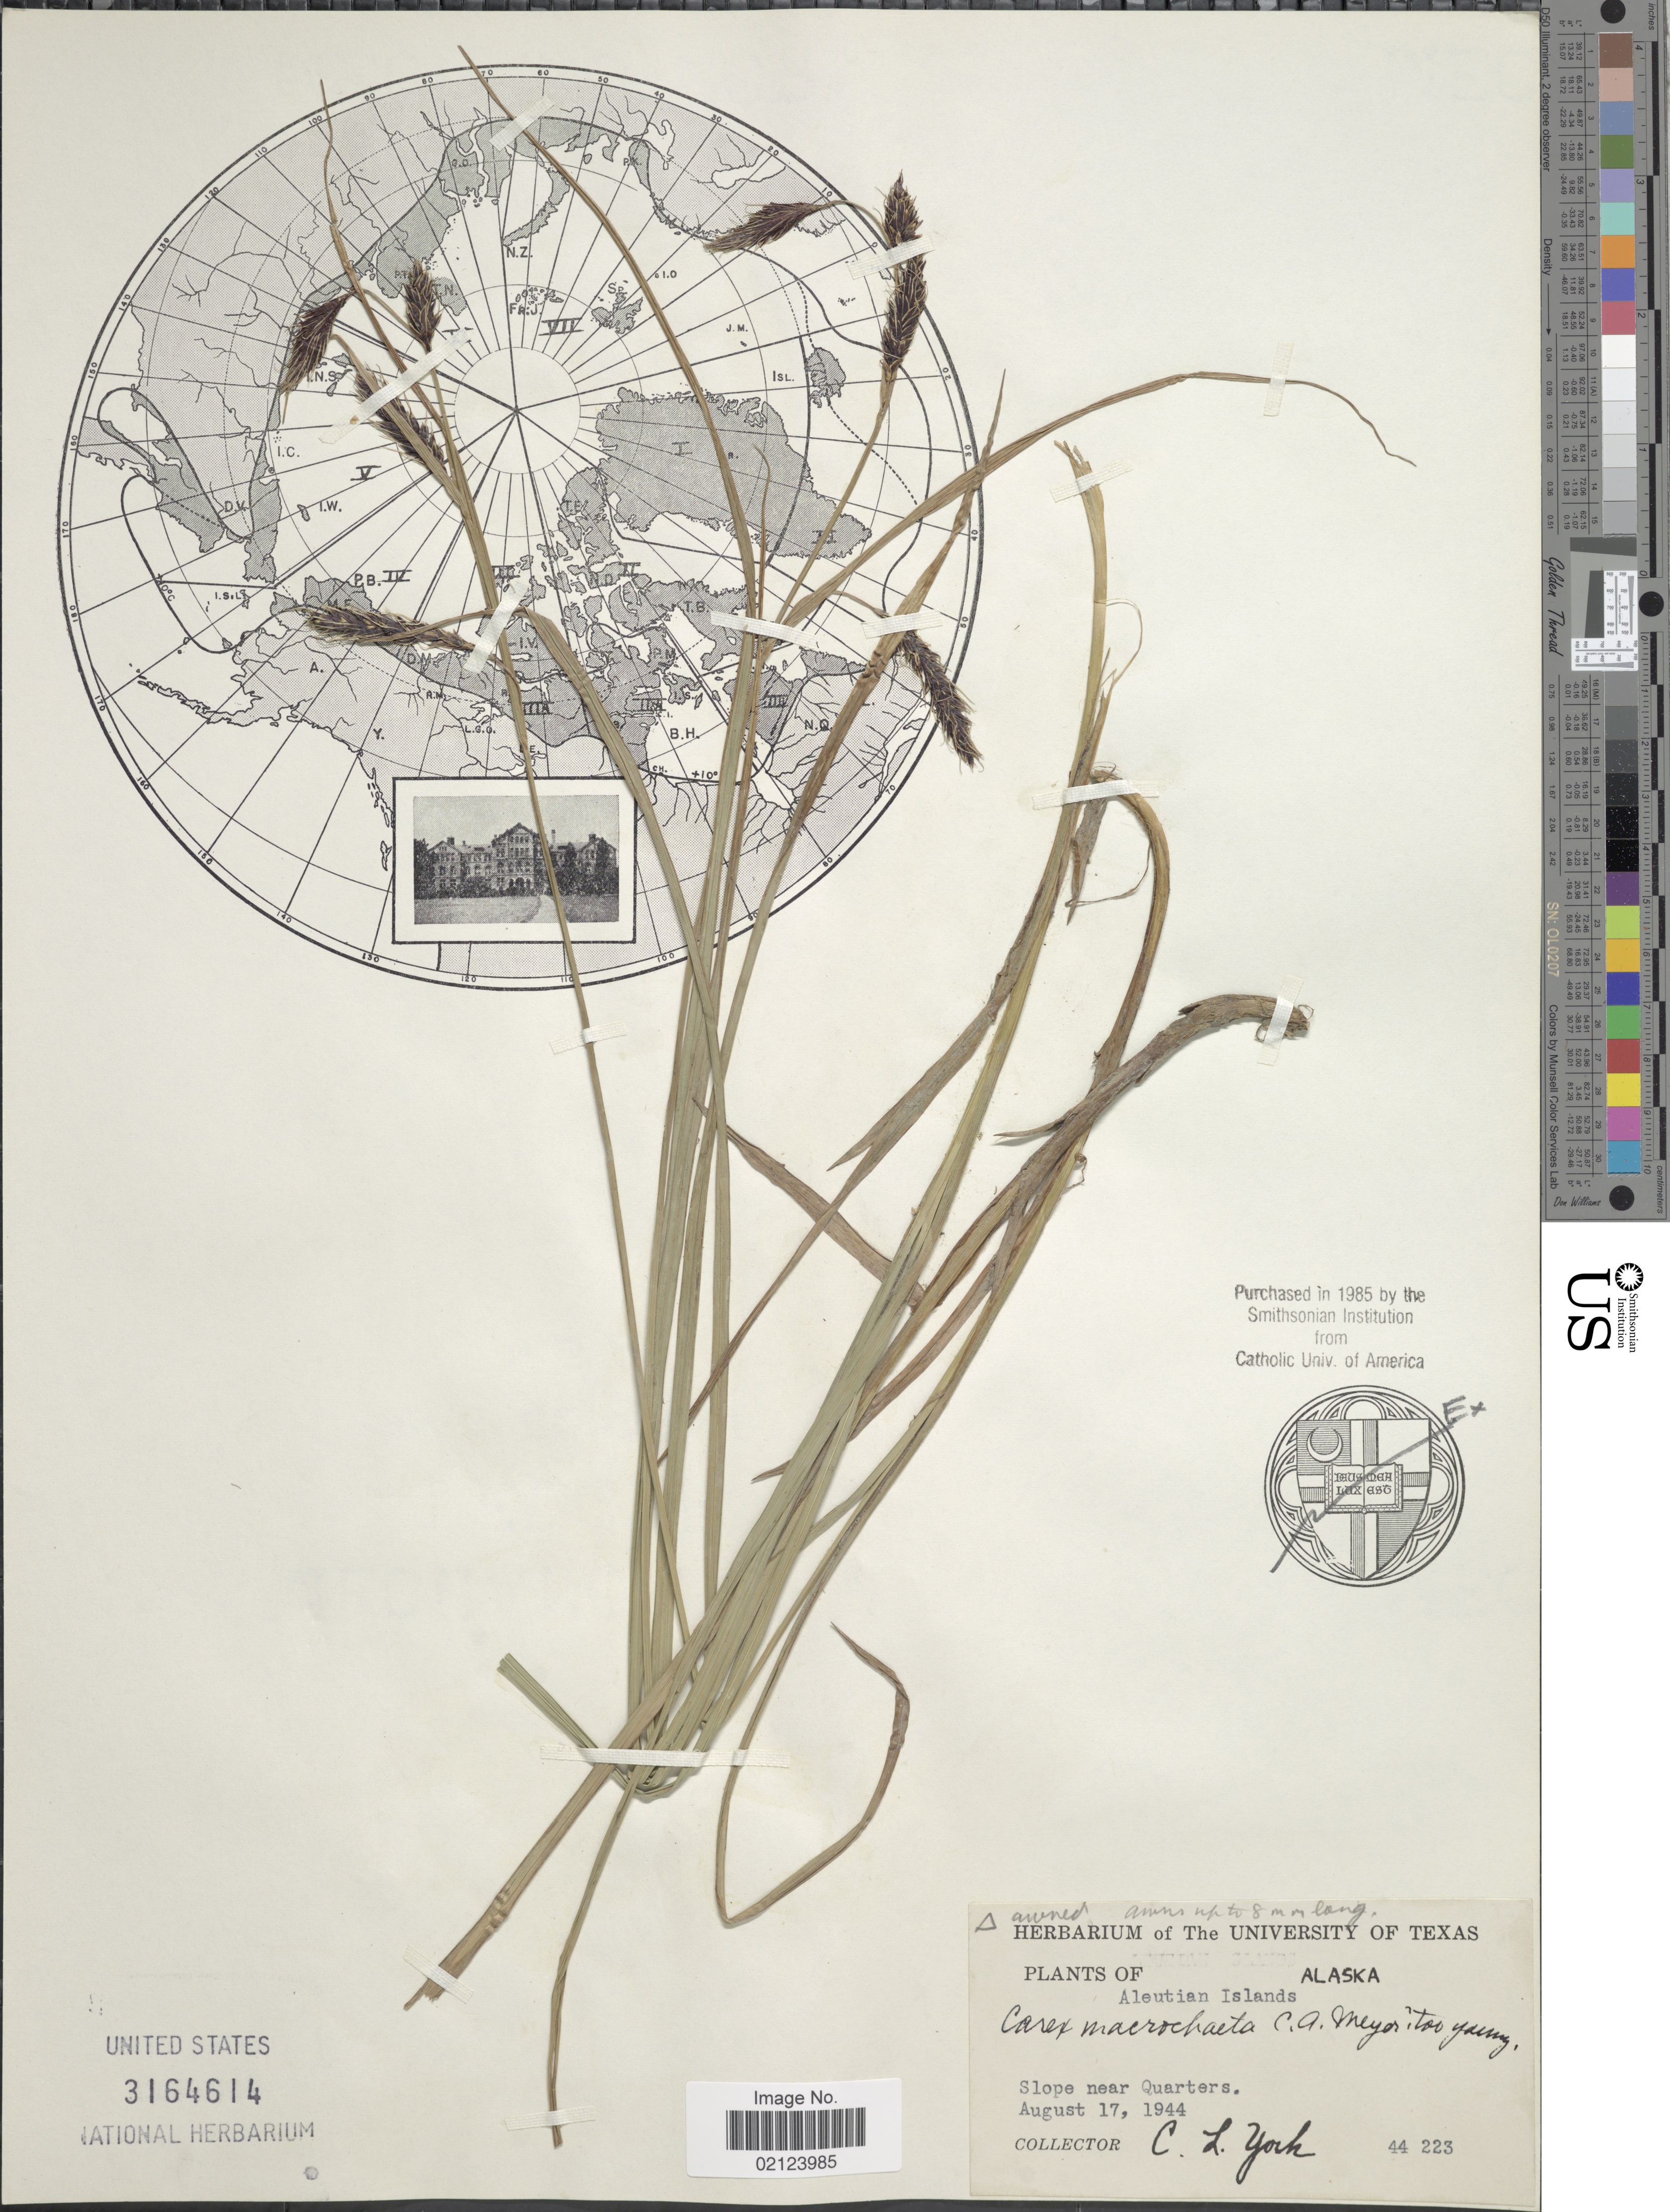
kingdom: Plantae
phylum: Tracheophyta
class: Liliopsida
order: Poales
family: Cyperaceae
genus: Carex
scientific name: Carex macrochaeta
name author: C.A. Mey.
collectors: C. L. York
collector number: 44223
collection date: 1944-08-17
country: United States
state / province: Alaska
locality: Aleutian Islands. Slope near Quarters.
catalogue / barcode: US 3164614